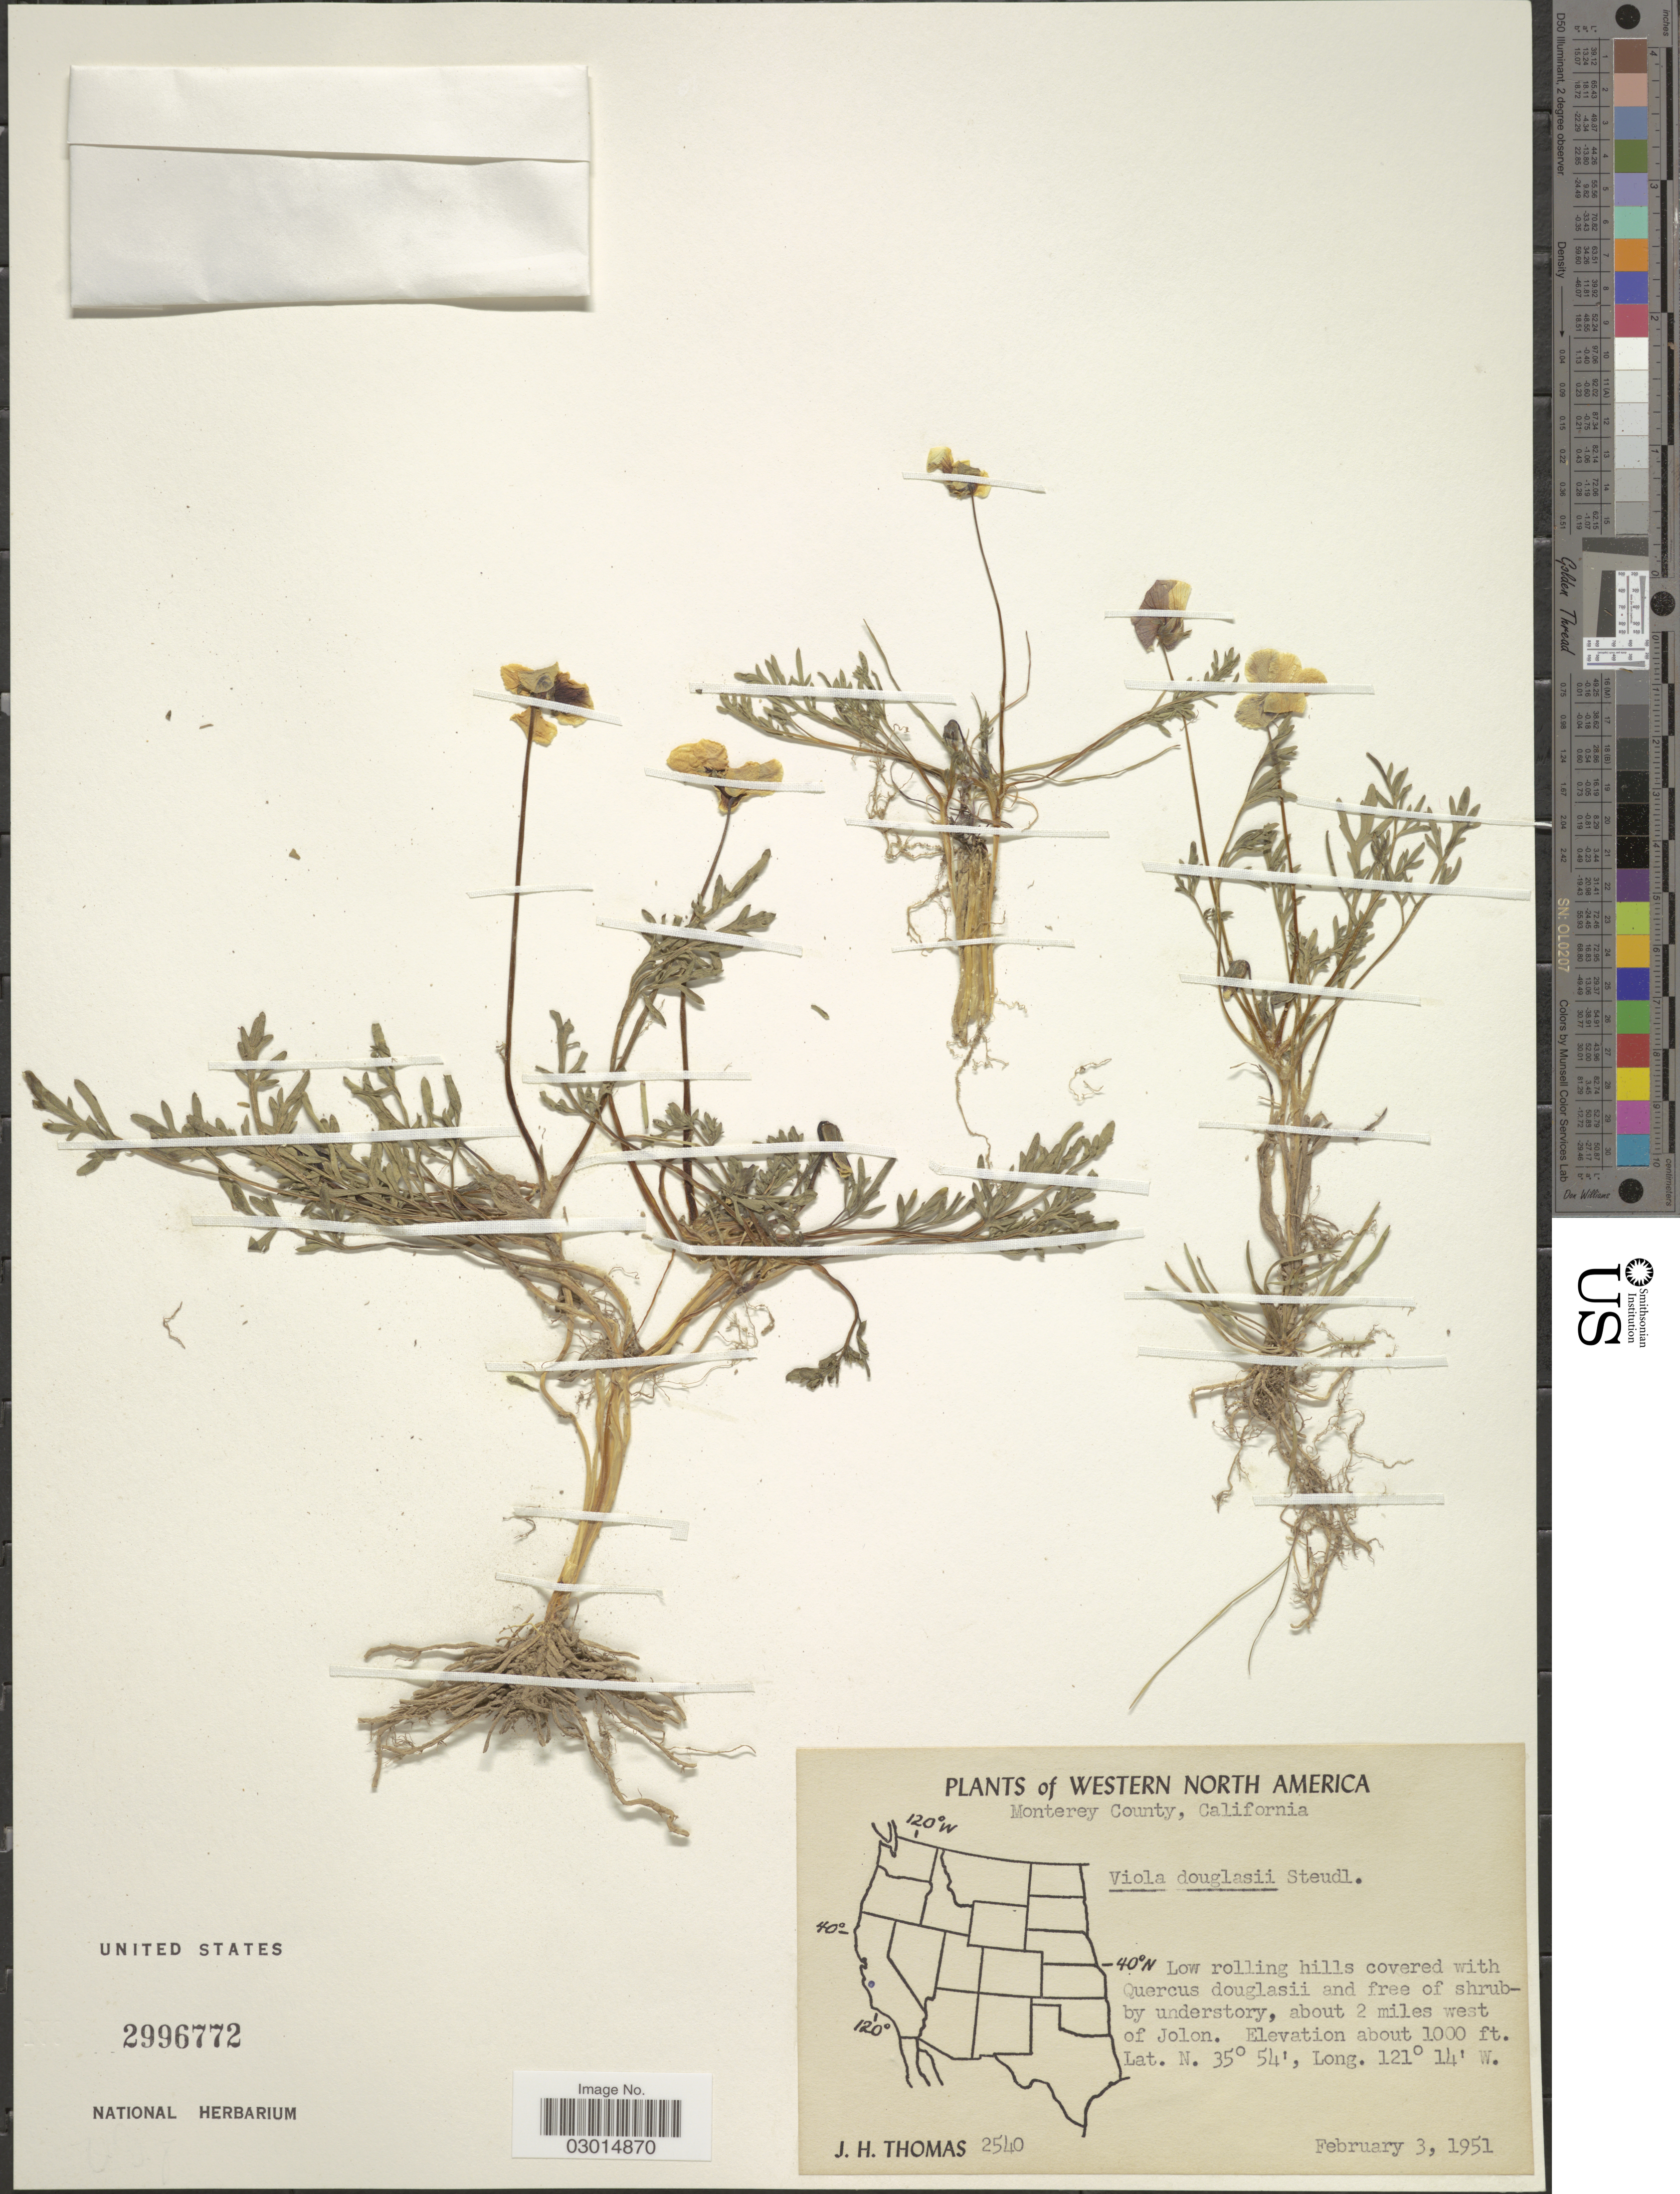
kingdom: Plantae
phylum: Tracheophyta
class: Magnoliopsida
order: Malpighiales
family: Violaceae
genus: Viola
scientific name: Viola douglasii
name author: Steud.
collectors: J. H. Thomas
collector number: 2540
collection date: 1951-02-03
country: United States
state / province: California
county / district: Monterey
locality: Western North America. Monterey County. About 2 miles west of Jolon.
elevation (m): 305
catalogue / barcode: US 2996772